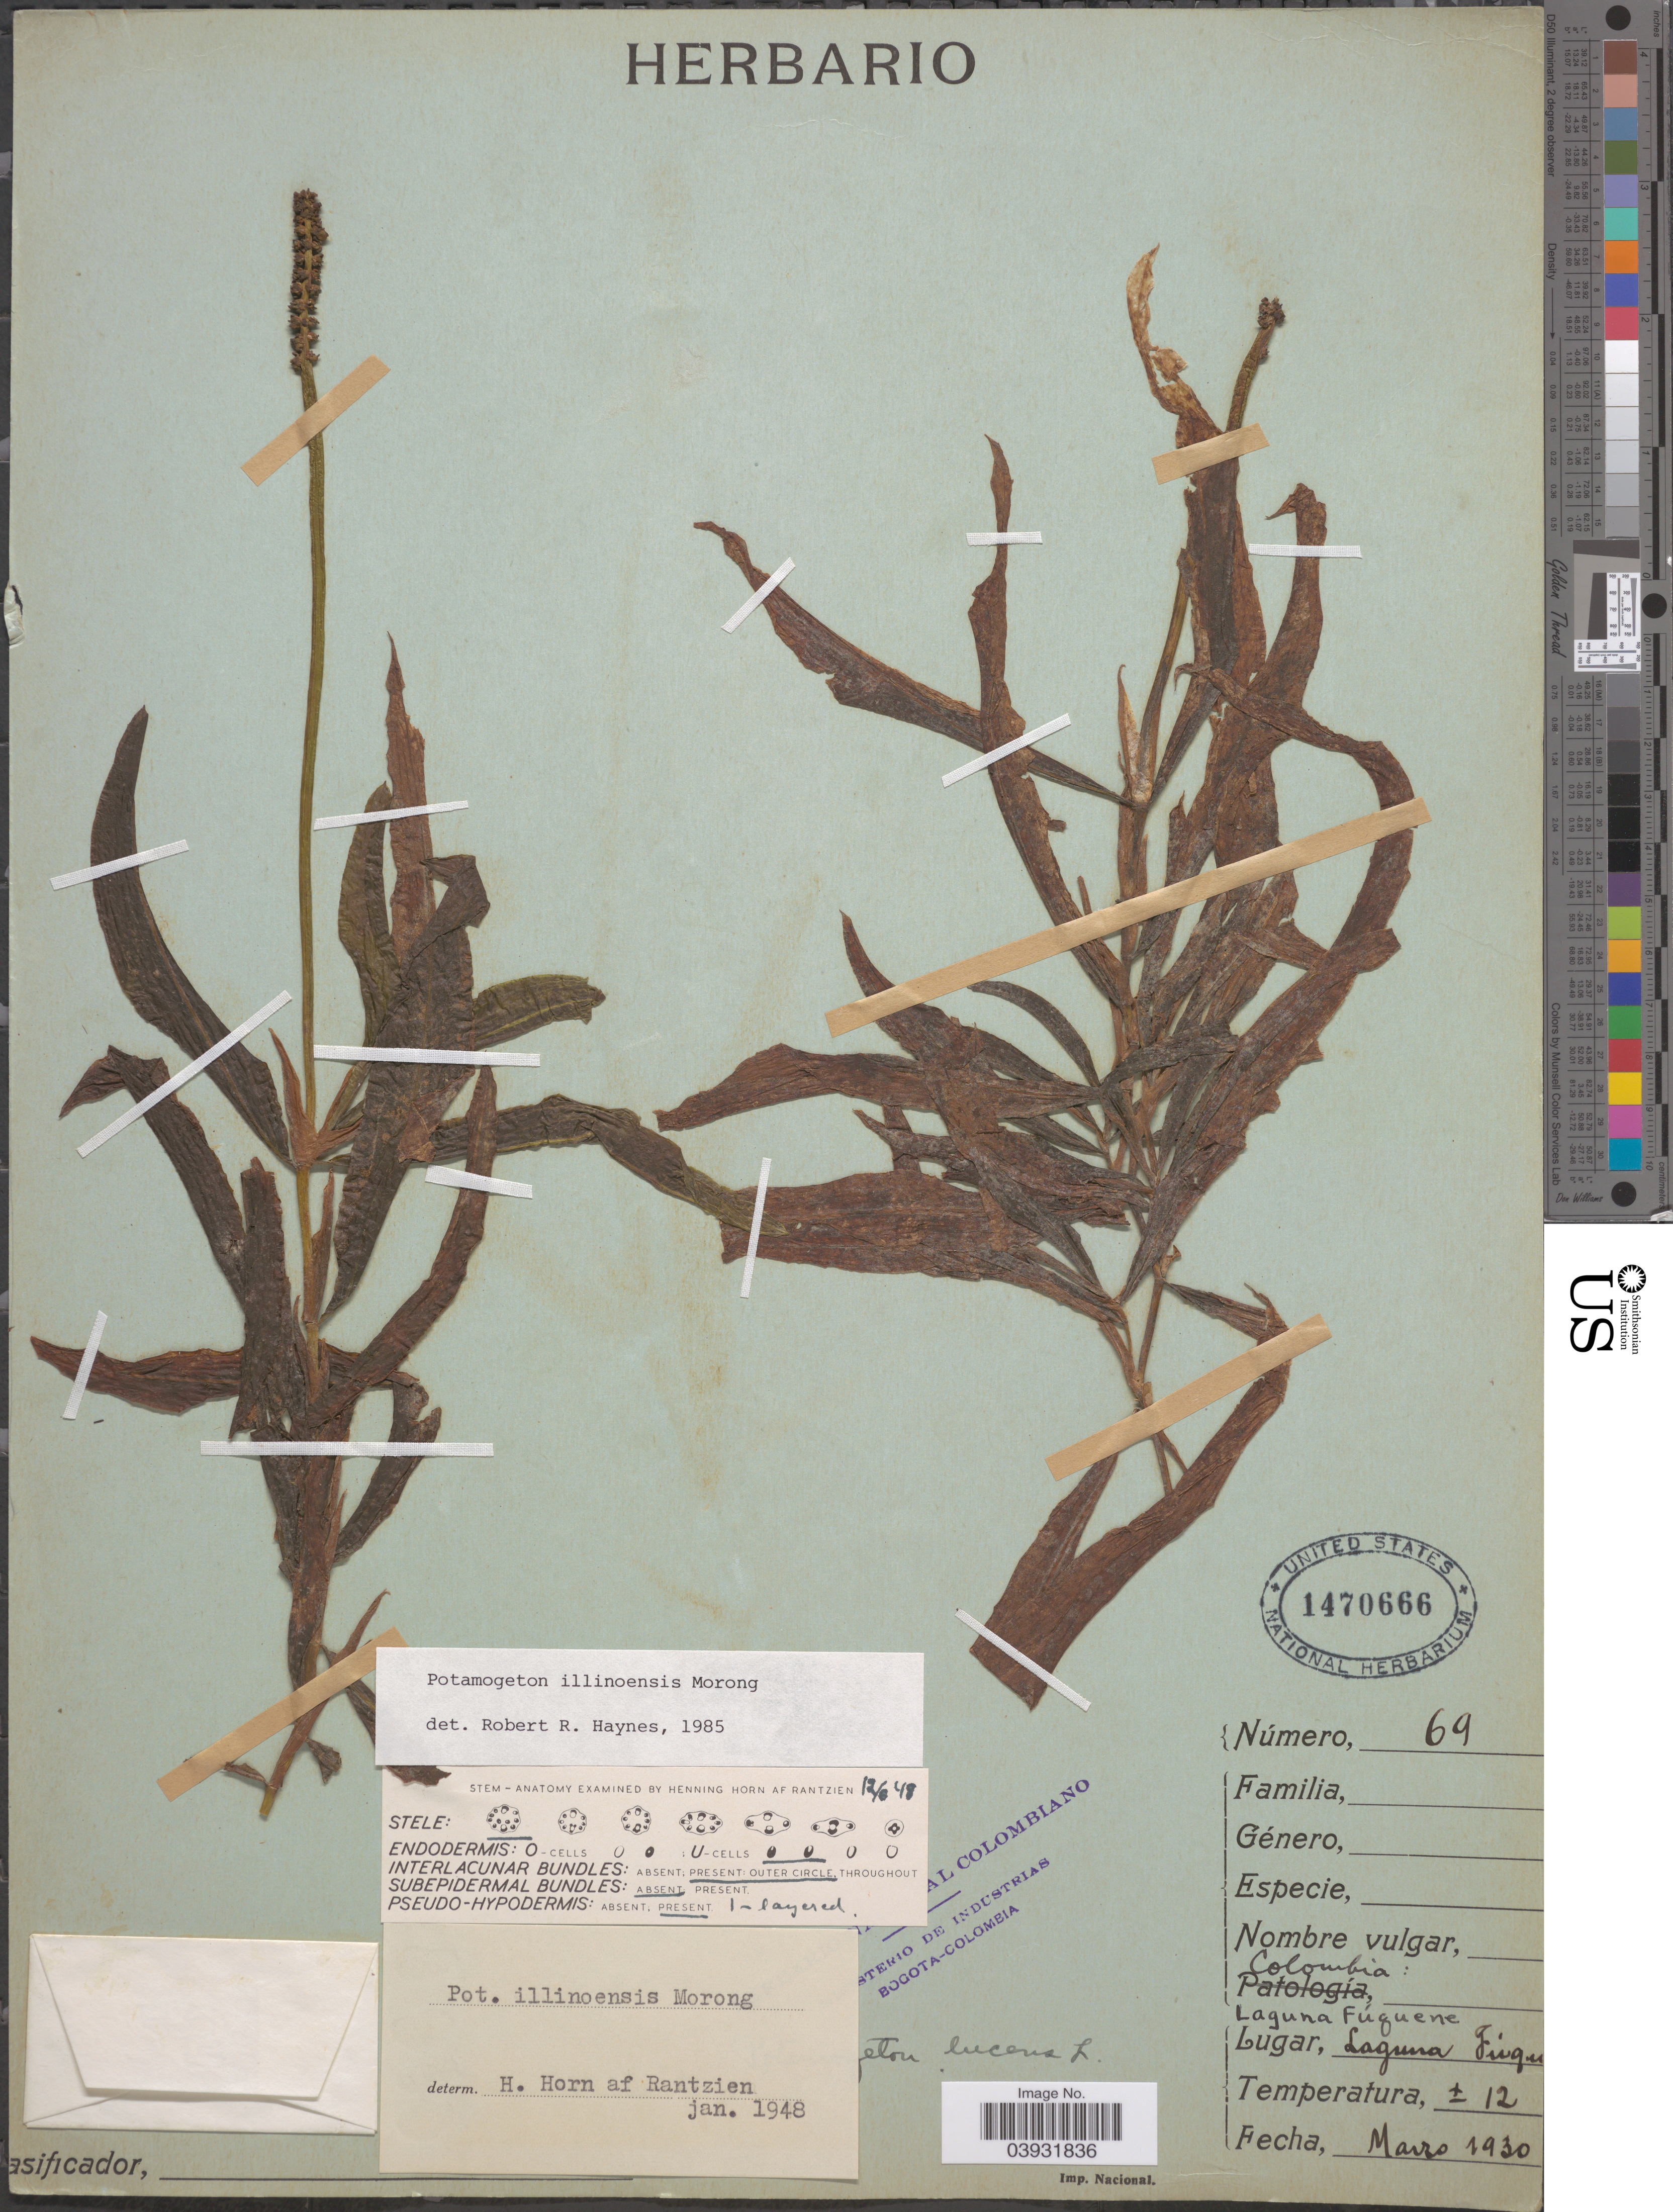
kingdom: Plantae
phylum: Tracheophyta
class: Liliopsida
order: Alismatales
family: Potamogetonaceae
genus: Potamogeton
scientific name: Potamogeton illinoensis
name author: Morong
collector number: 69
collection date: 1930-03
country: Colombia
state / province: Bogota D.C.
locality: Laguna Fúguene.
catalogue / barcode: US 1470666